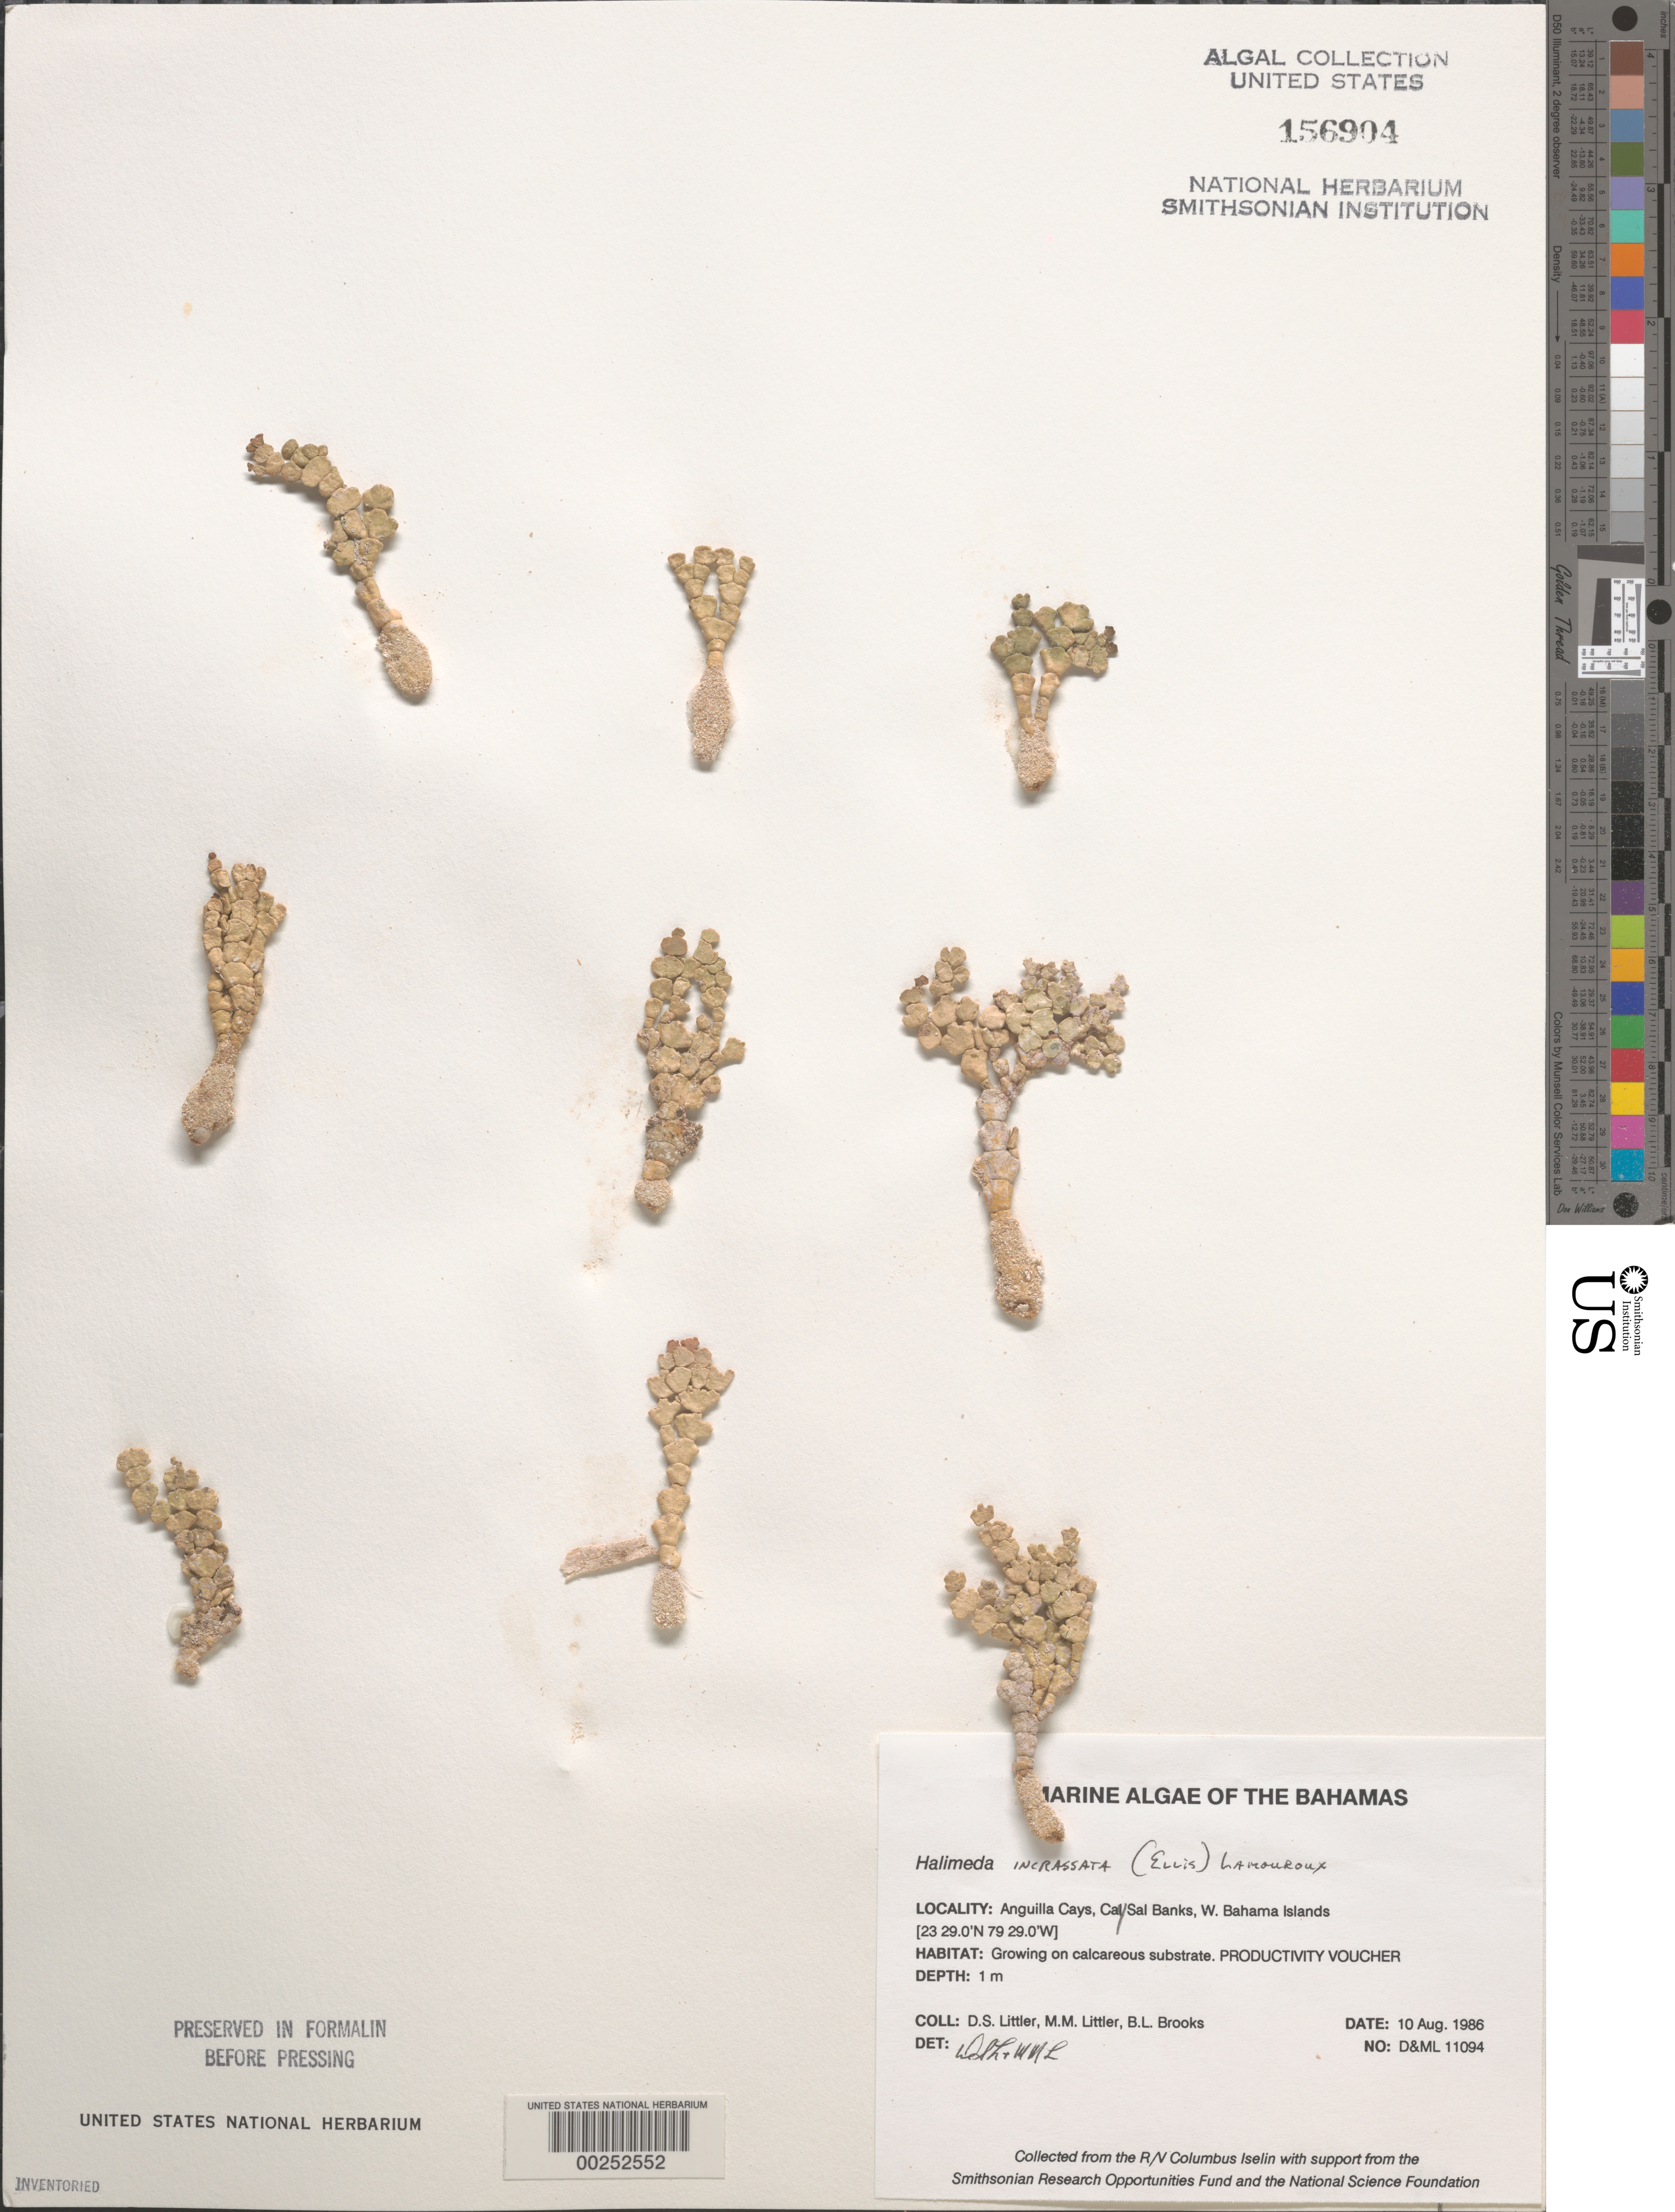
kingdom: Plantae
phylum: Chlorophyta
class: Ulvophyceae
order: Bryopsidales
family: Halimedaceae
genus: Halimeda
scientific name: Halimeda incrassata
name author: (J. Ellis) J.V.Lamouroux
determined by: Littler, D. S.; Littler, M. M.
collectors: D. S. Littler, M. M. Littler & B. Brooks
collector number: D&ML 11094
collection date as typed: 10 Aug 1986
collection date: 1986-08-10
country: Bahamas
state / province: Bimini Banks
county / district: Bimini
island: Anguilla Cays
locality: Cay Sal Banks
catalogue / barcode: US 156904